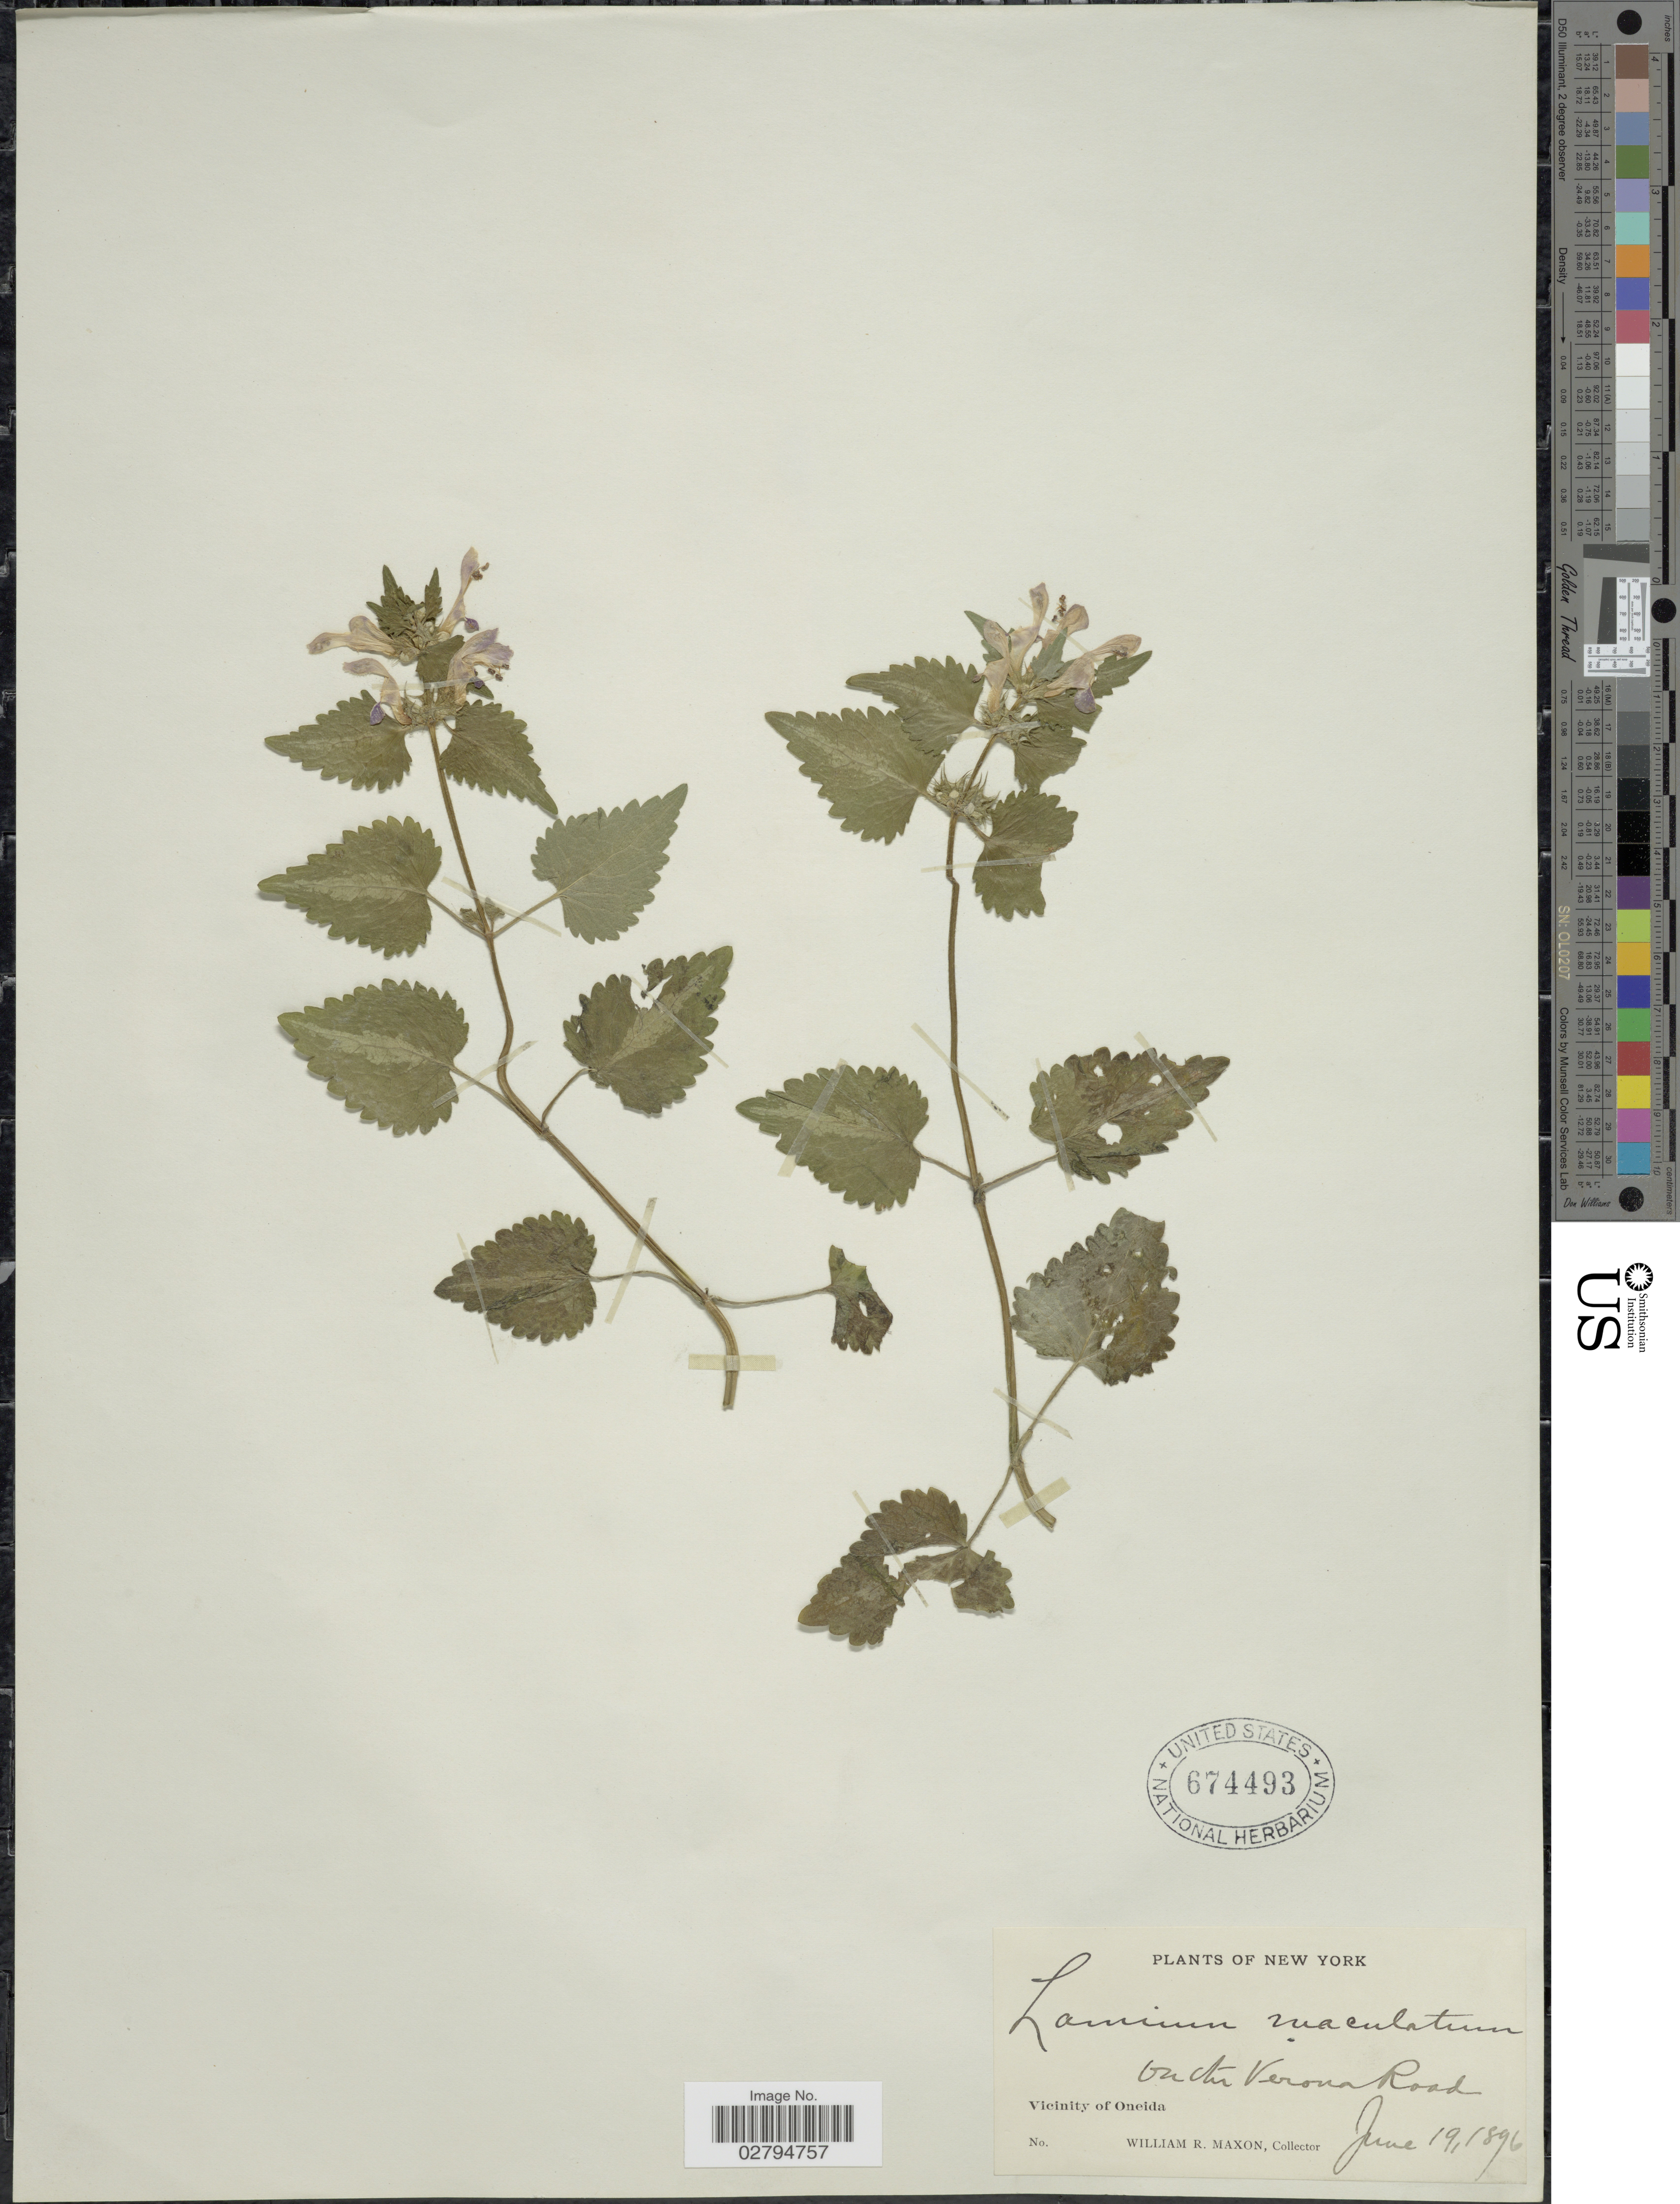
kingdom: Plantae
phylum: Tracheophyta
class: Magnoliopsida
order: Lamiales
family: Lamiaceae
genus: Lamium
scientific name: Lamium maculatum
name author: (L.) L.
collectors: W. R. Maxon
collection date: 1896-06-19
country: United States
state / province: New York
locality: On the Verona Road. Vicinity of Oneida.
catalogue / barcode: US 674493